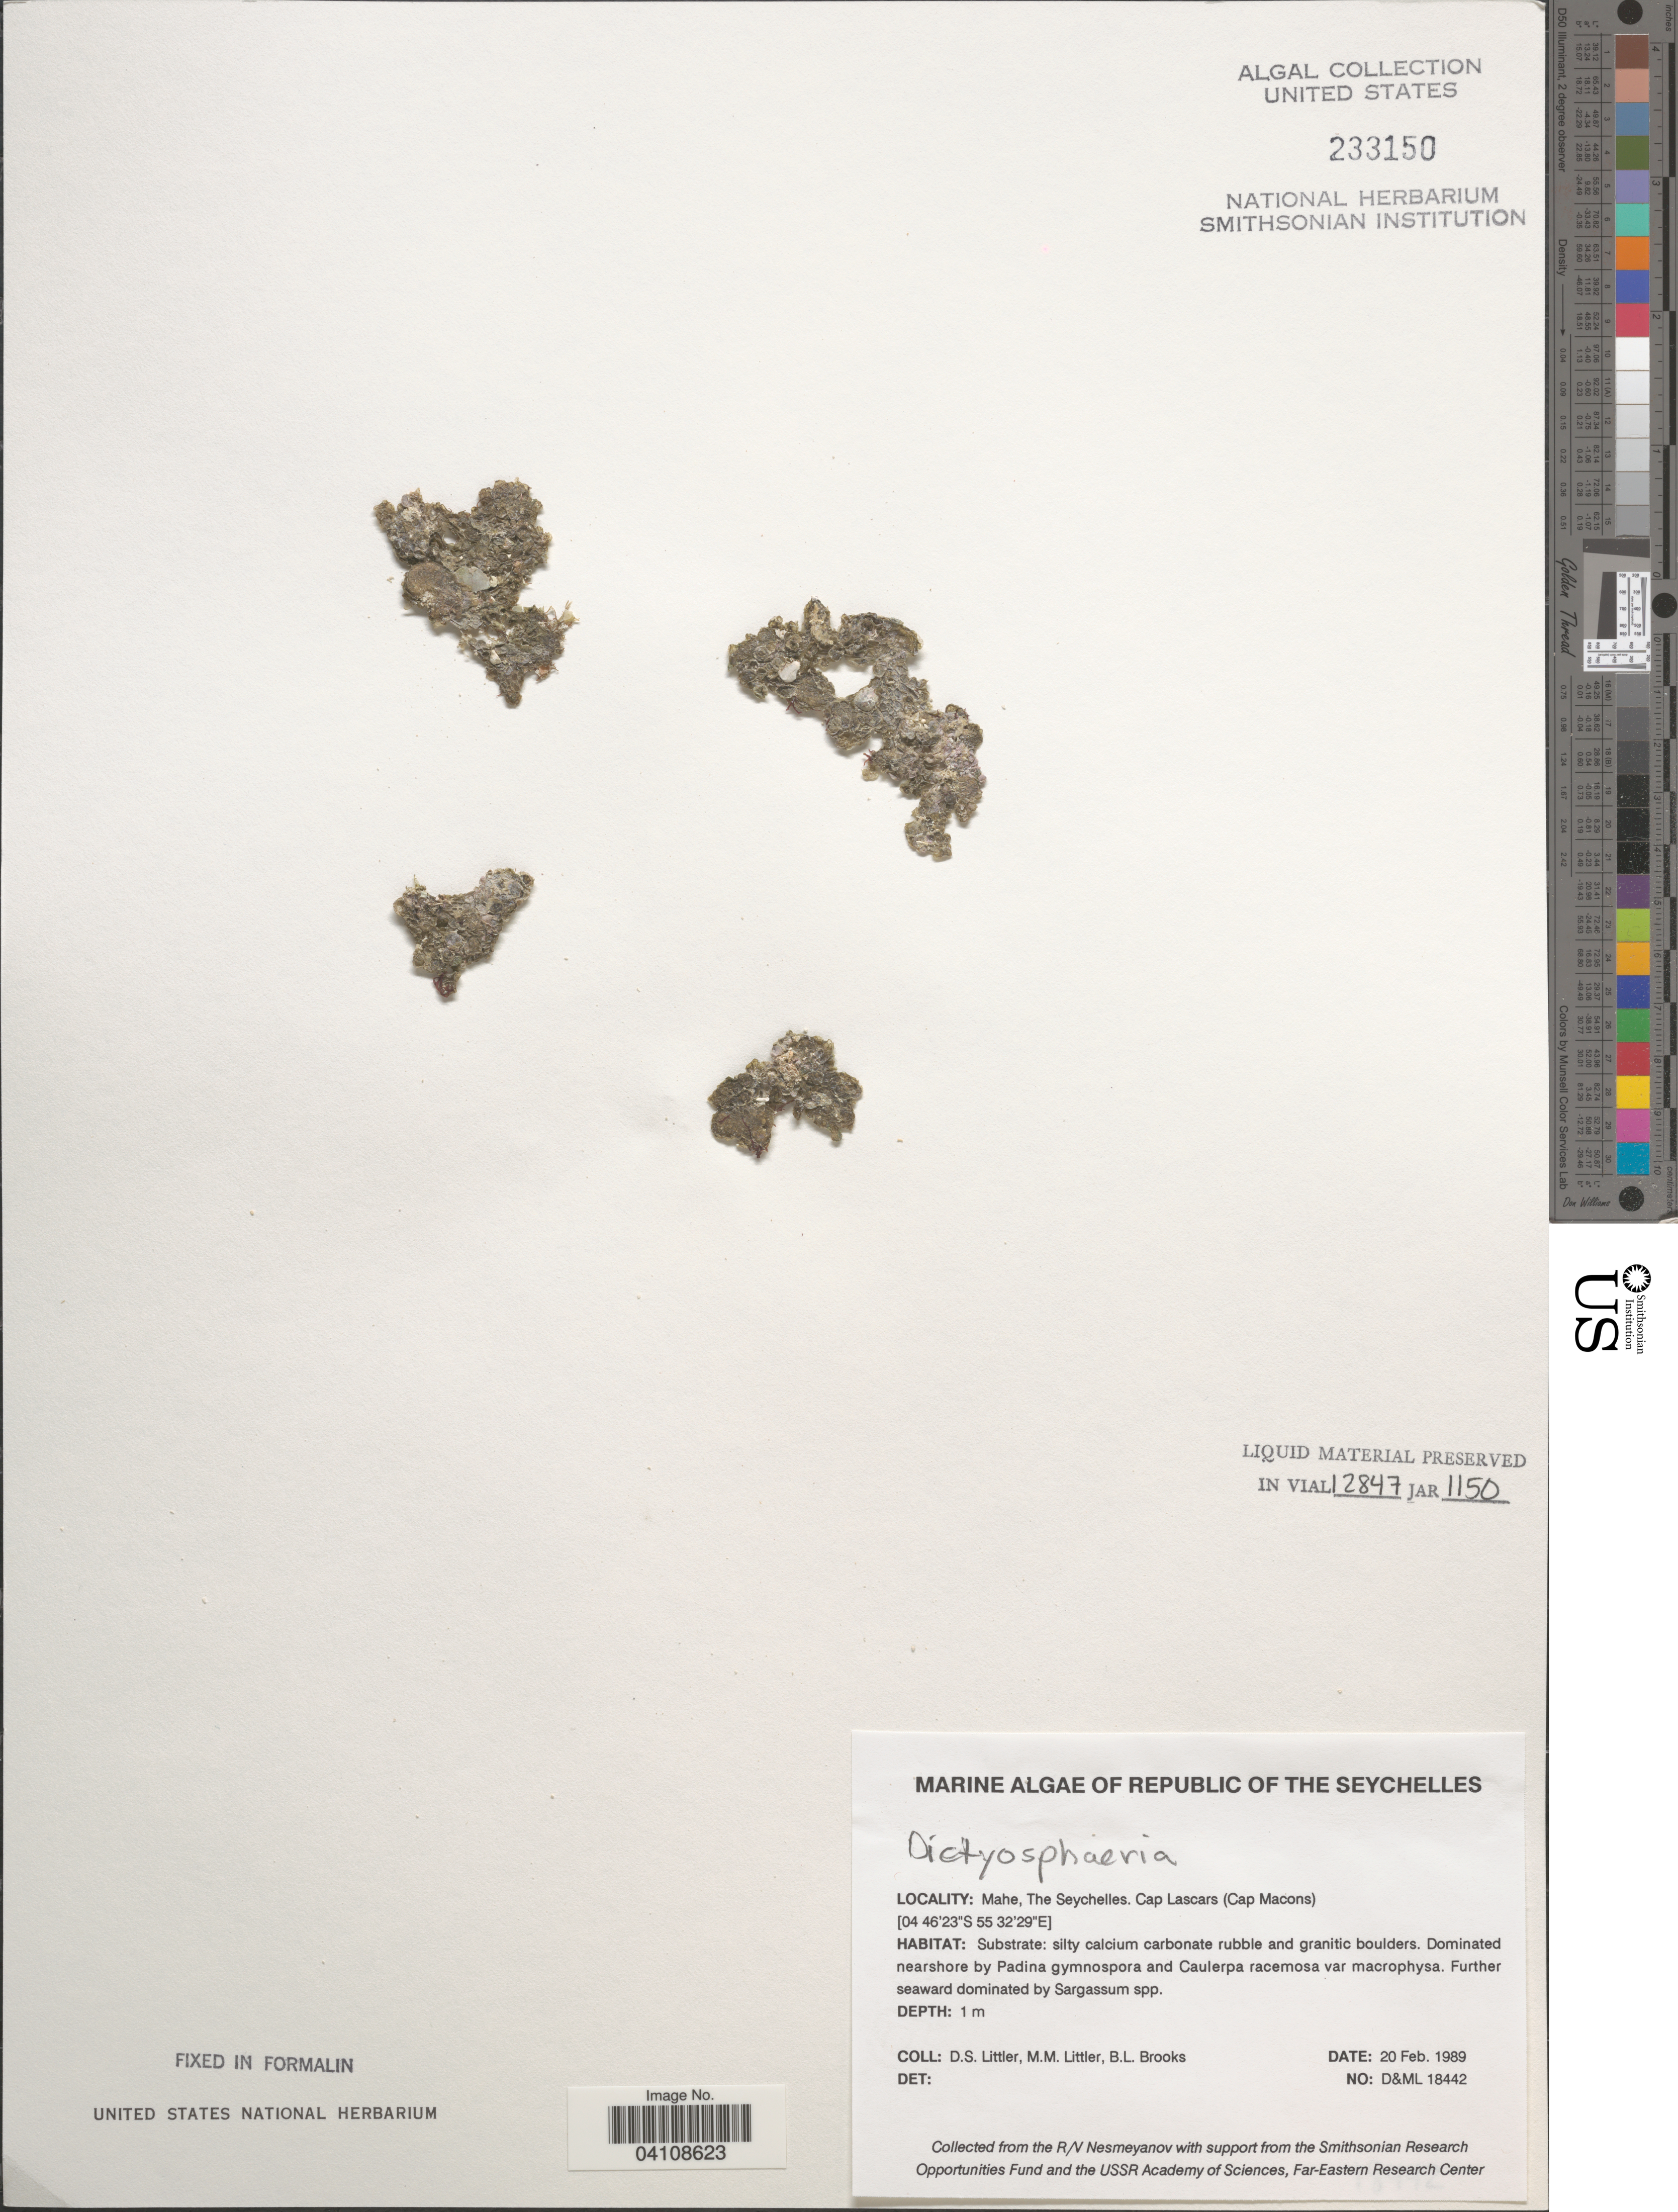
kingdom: Plantae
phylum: Chlorophyta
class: Ulvophyceae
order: Siphonocladales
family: Siphonocladaceae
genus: Dictyosphaeria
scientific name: Dictyosphaeria sp.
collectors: D. S. Littler & B. Brooks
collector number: D&ML18442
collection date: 1989-02-20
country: Seychelles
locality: Republic of The Seychelles. Mahe. Cap Lascars (Cap Macons).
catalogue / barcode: US 233150